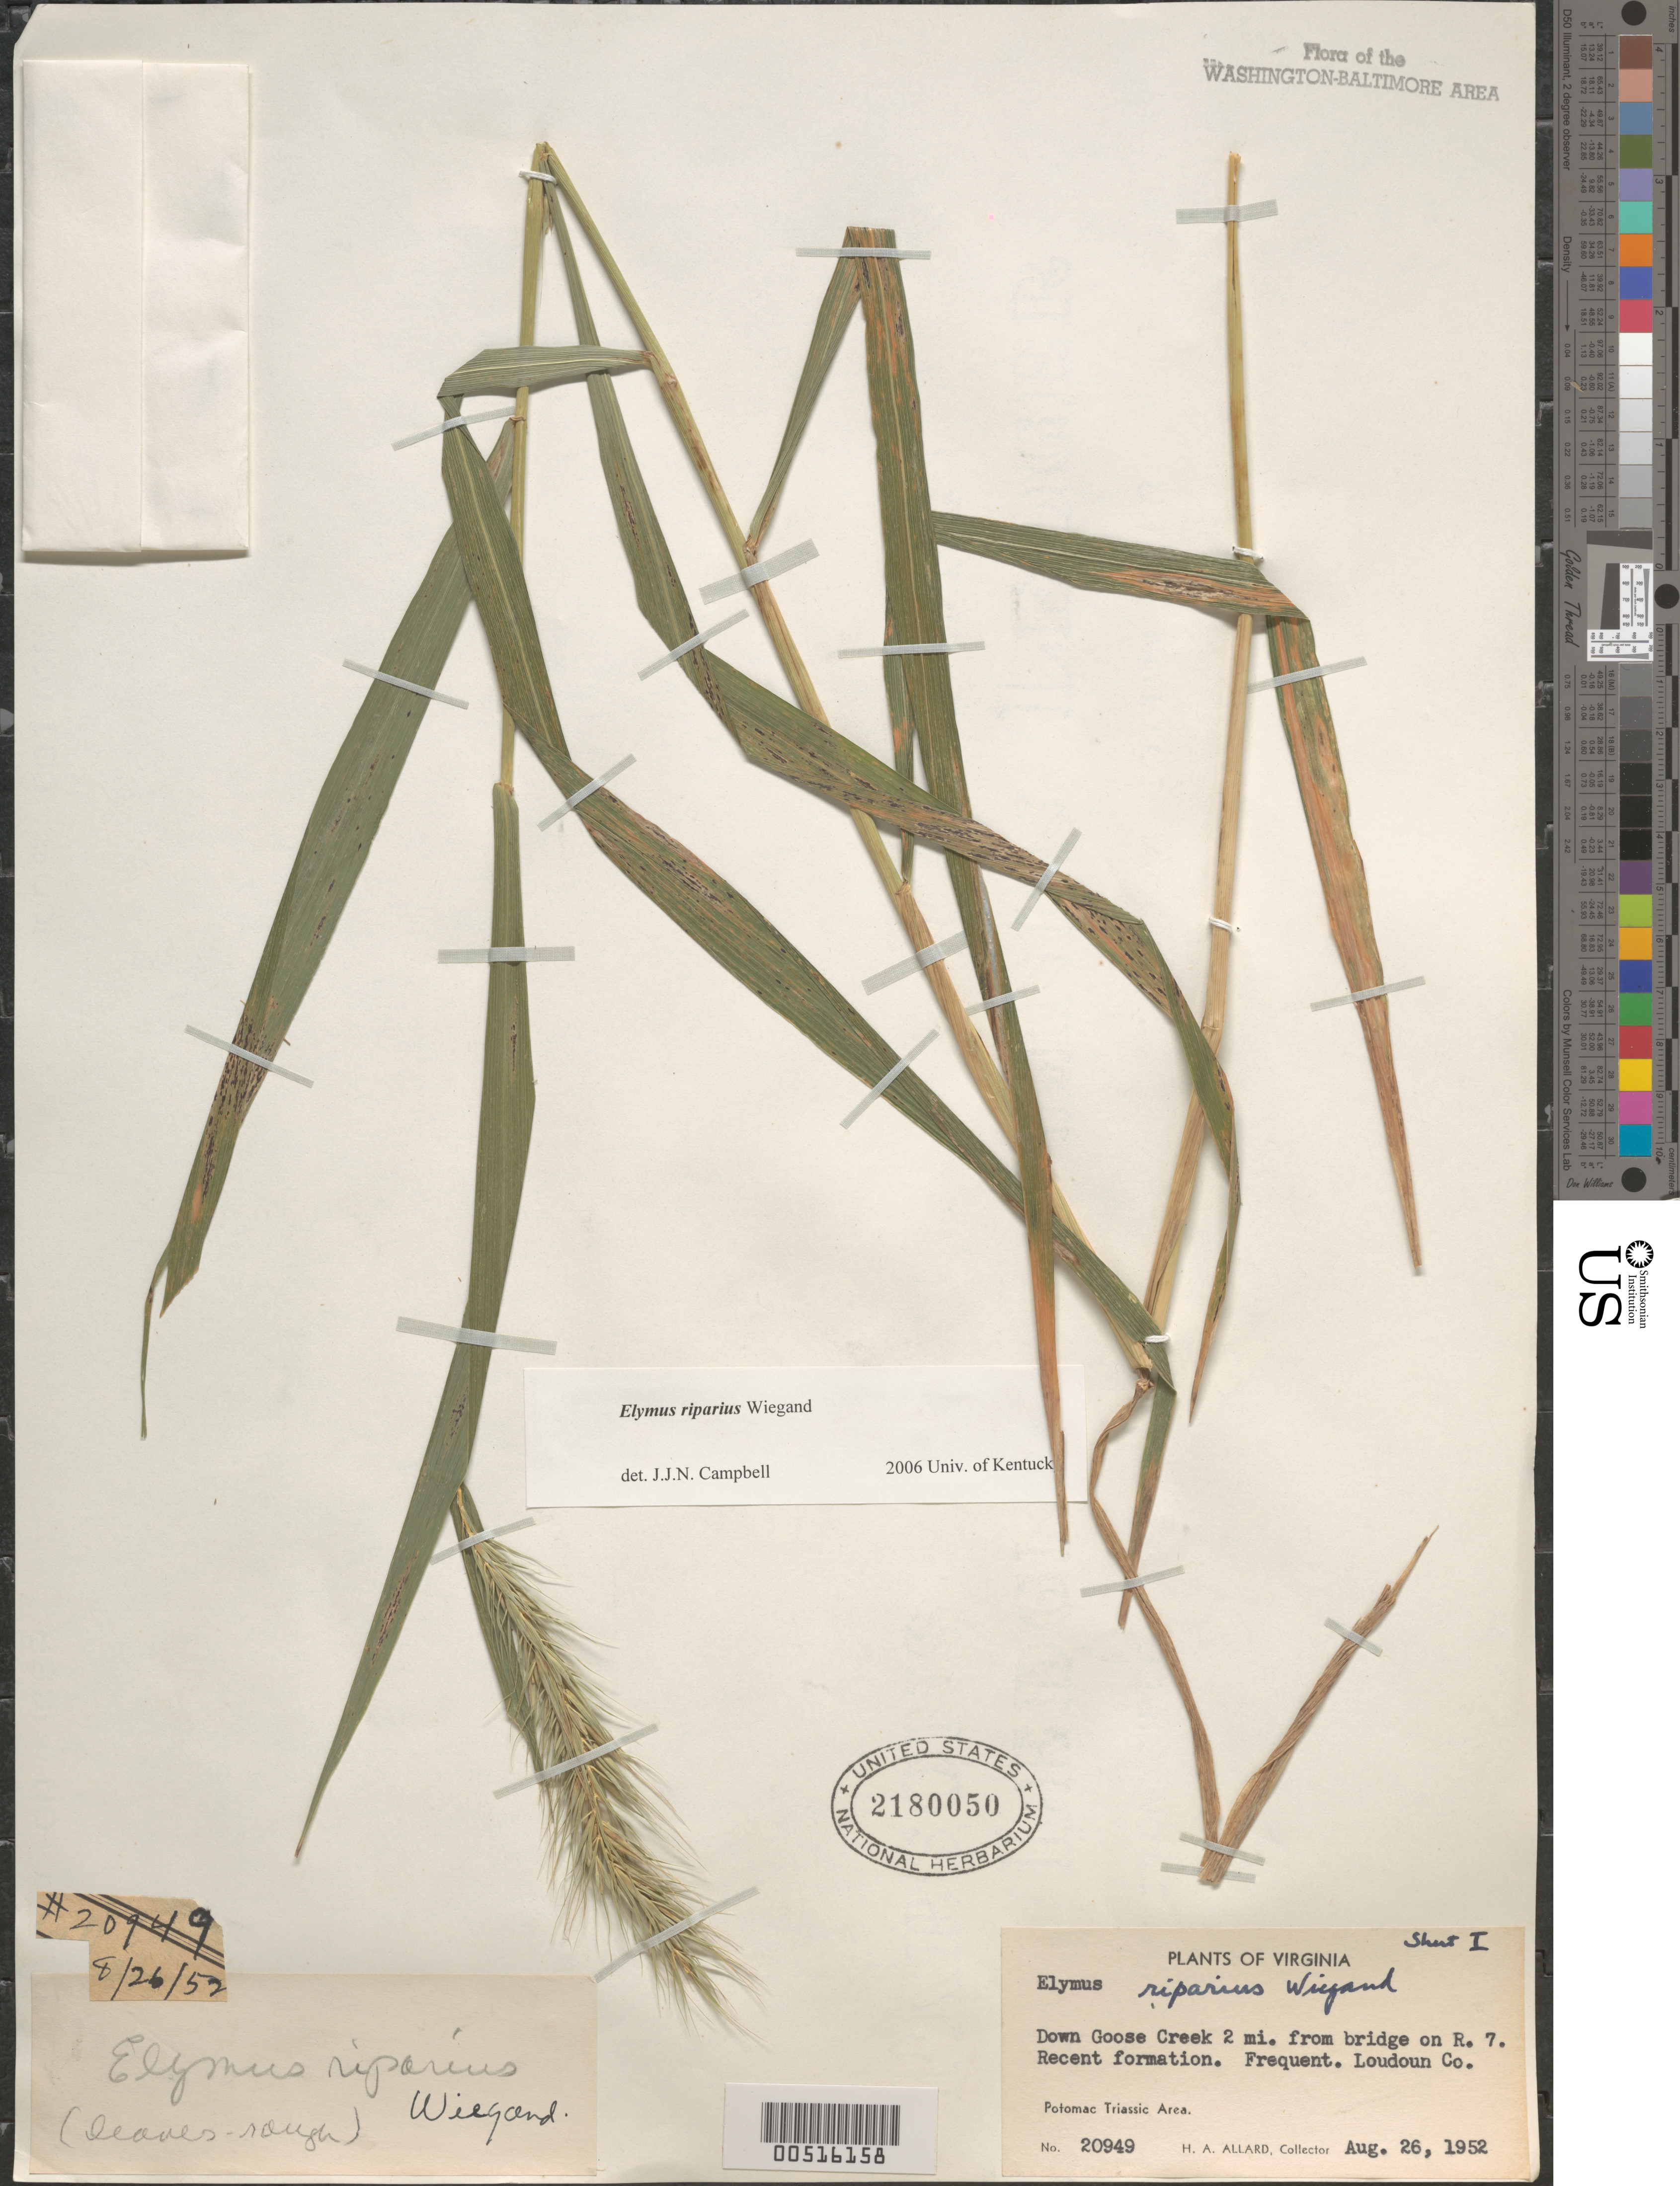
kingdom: Plantae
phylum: Tracheophyta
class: Liliopsida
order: Poales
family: Poaceae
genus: Elymus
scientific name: Elymus riparius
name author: Wiegand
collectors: H. A. Allard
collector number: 20949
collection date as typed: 26 Aug 1952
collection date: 1952-08-26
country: United States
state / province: Virginia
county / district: Loudoun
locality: Downstream from Route 7 on Goose Creek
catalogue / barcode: US 2180050